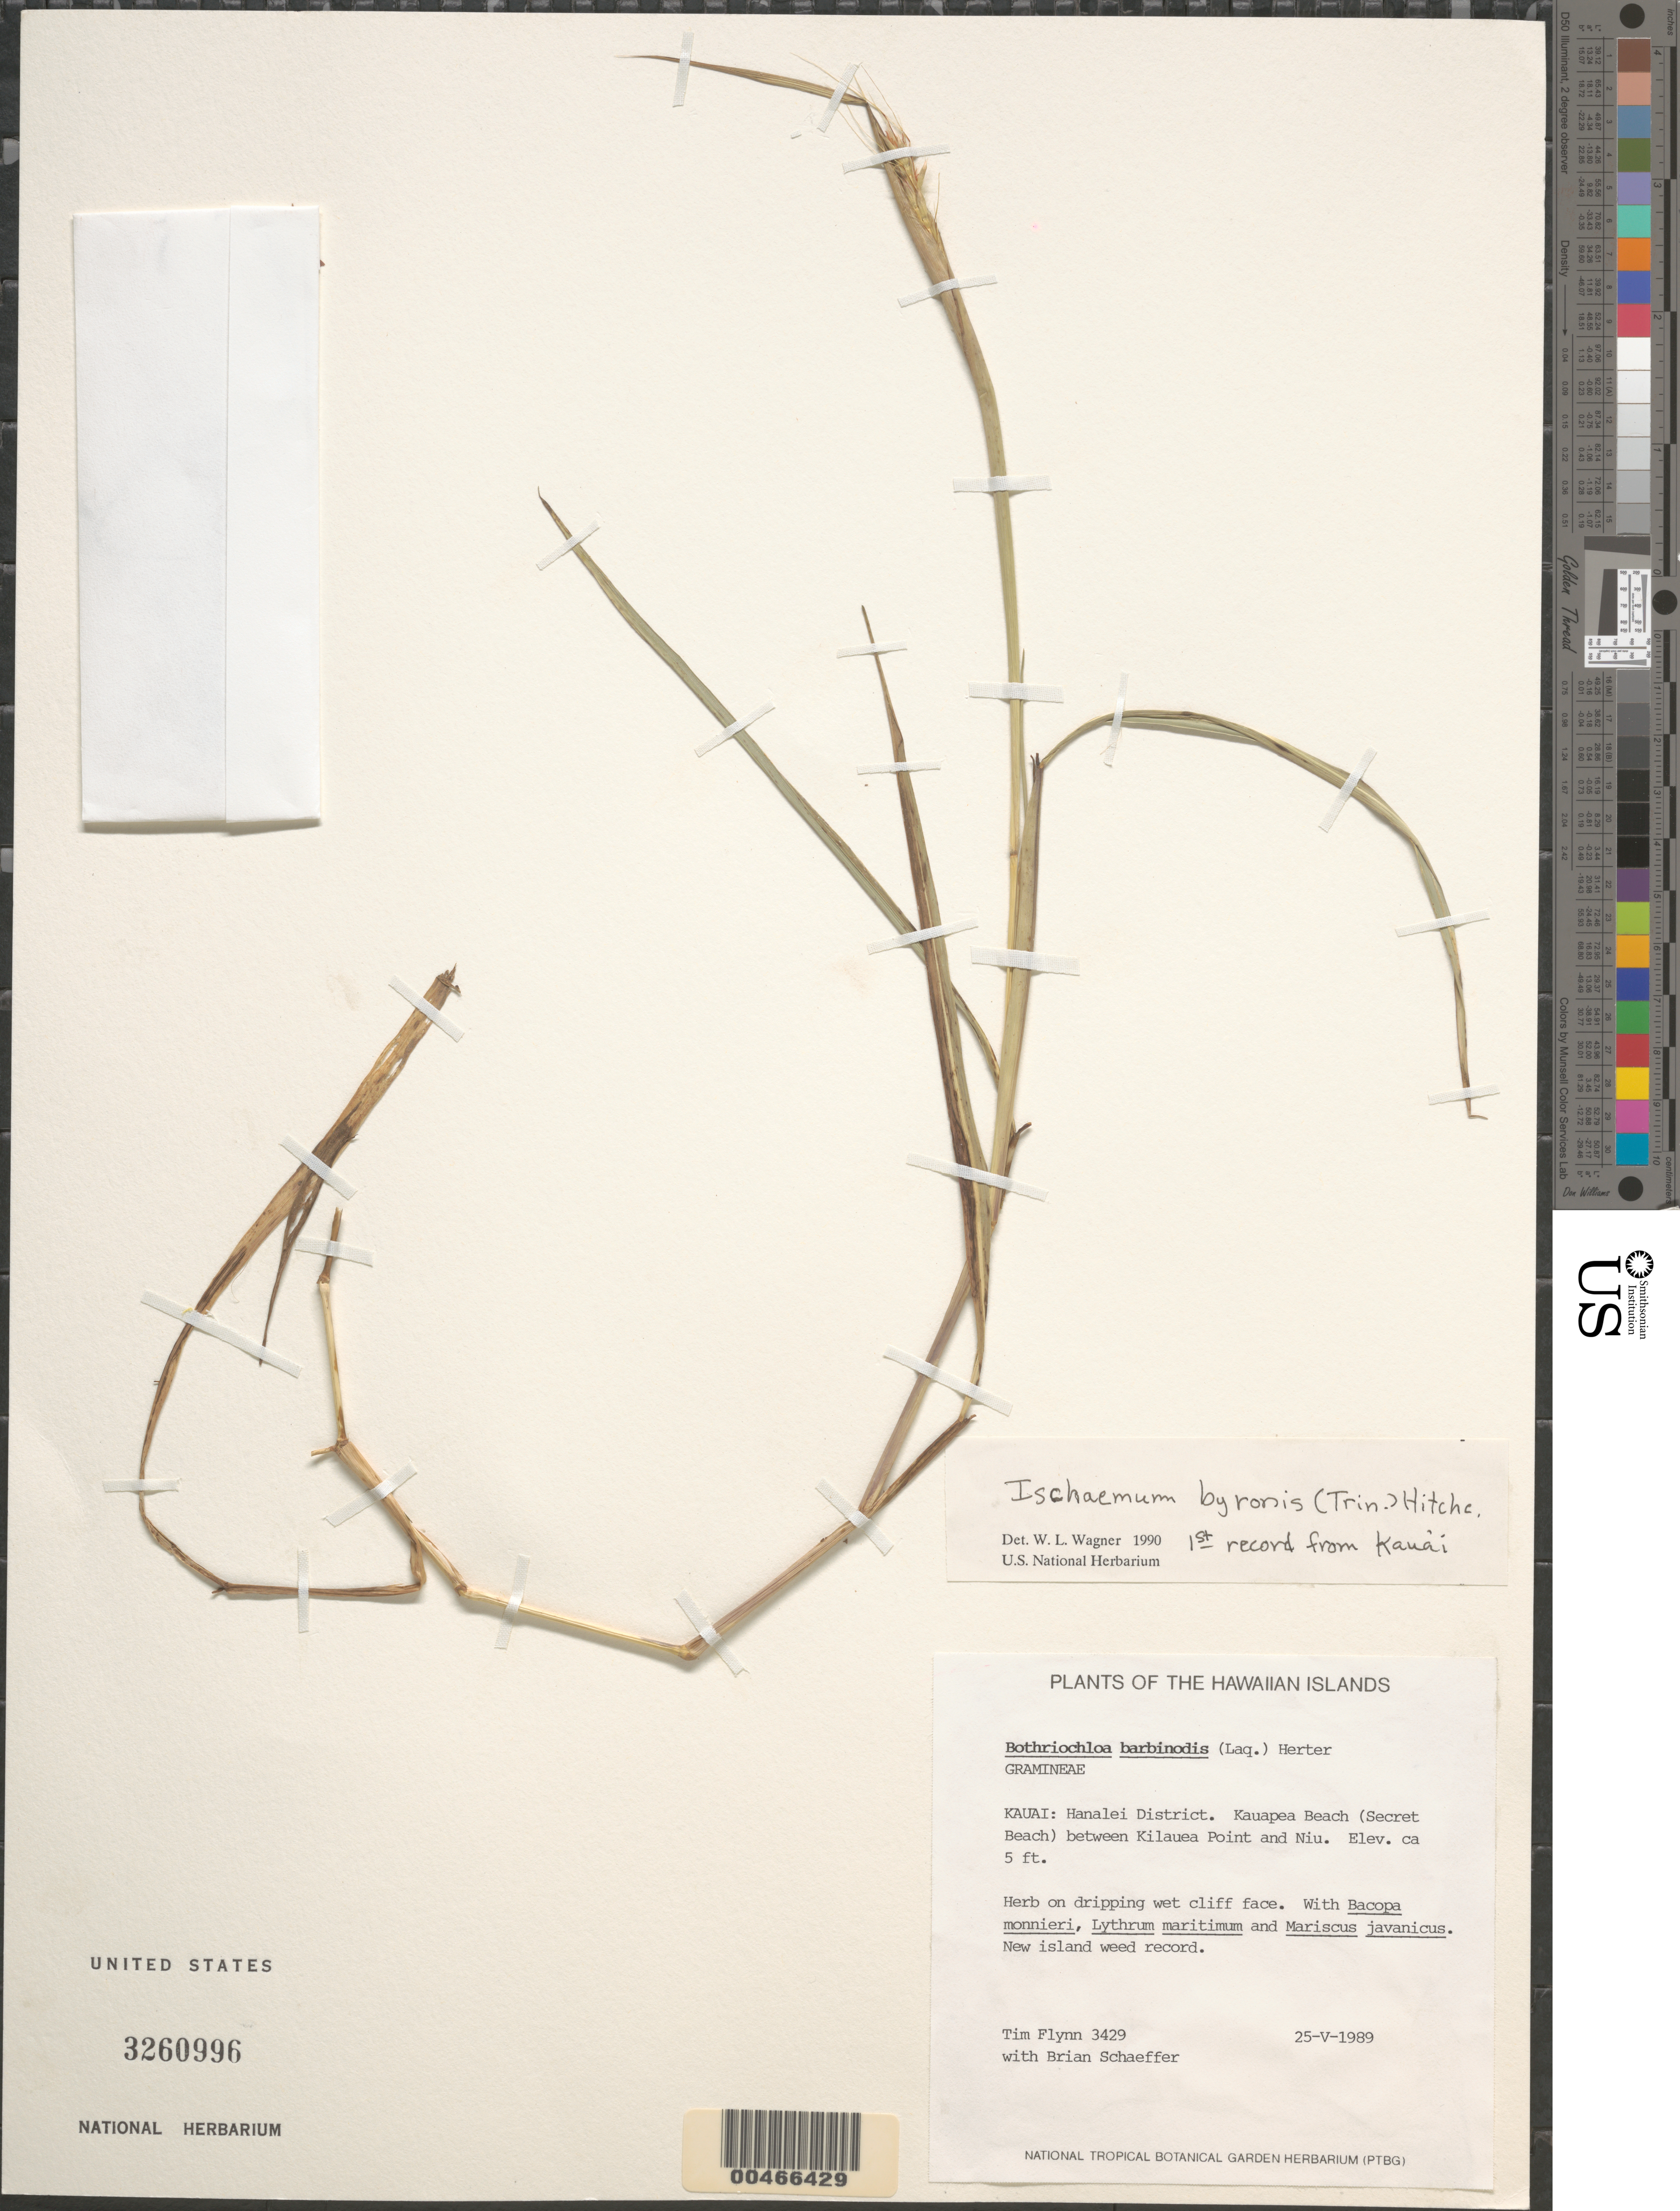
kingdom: Plantae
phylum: Tracheophyta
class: Liliopsida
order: Poales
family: Poaceae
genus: Ischaemum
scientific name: Ischaemum byrone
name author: (Trin.) Hitchc.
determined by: Wagner, W. L., (BOT), Smithsonian Institution - National Museum of Natural History (UNITED STATES)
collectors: T. W. Flynn & B. Schaeffer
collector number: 3429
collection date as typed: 25 May 1989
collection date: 1989-05-25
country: United States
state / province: Hawaii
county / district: Kauai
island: Kaua'i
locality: Hanalei Dist. Kauapea Beach (Secret Beach) bet. Kilauea Point and Niu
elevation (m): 2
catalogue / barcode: US 3260996